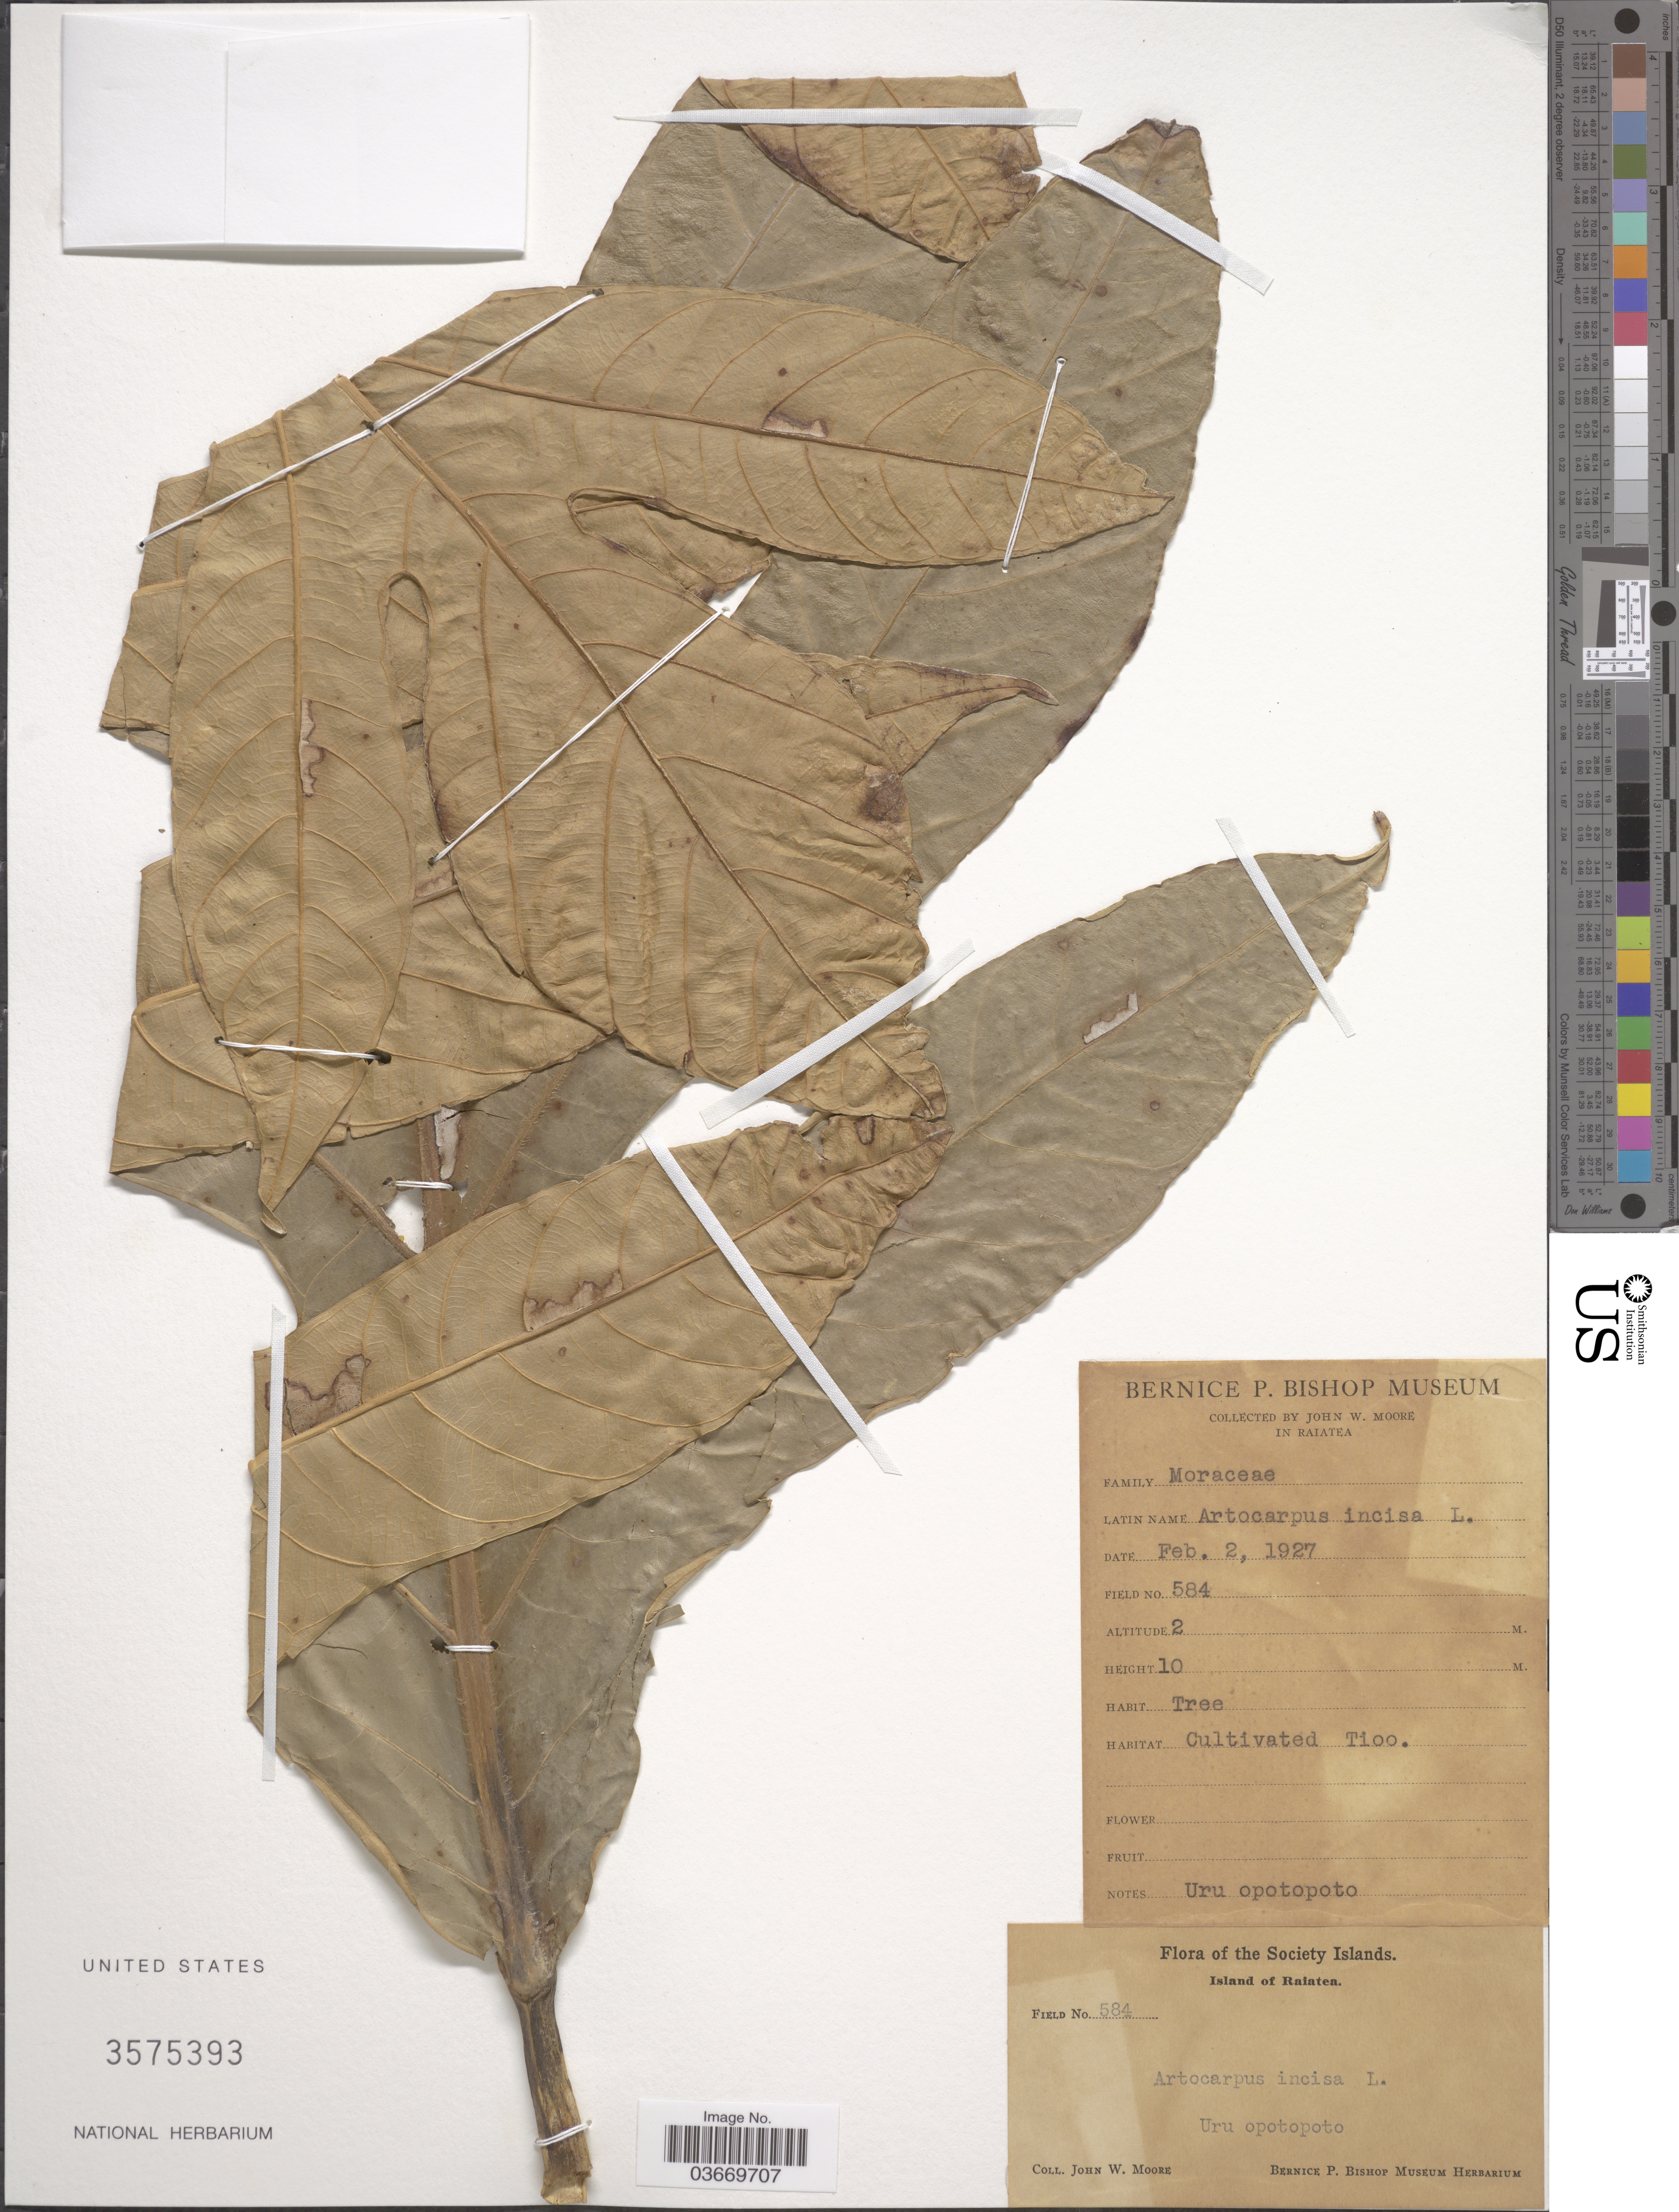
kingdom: Plantae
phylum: Tracheophyta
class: Magnoliopsida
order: Rosales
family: Moraceae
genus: Artocarpus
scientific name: Artocarpus altilis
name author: (Parkinson) Fosberg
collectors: J. Moore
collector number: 584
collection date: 1927-02-02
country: French Polynesia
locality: Society Islands. Island of Raiatea.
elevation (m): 2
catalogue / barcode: US 3575393